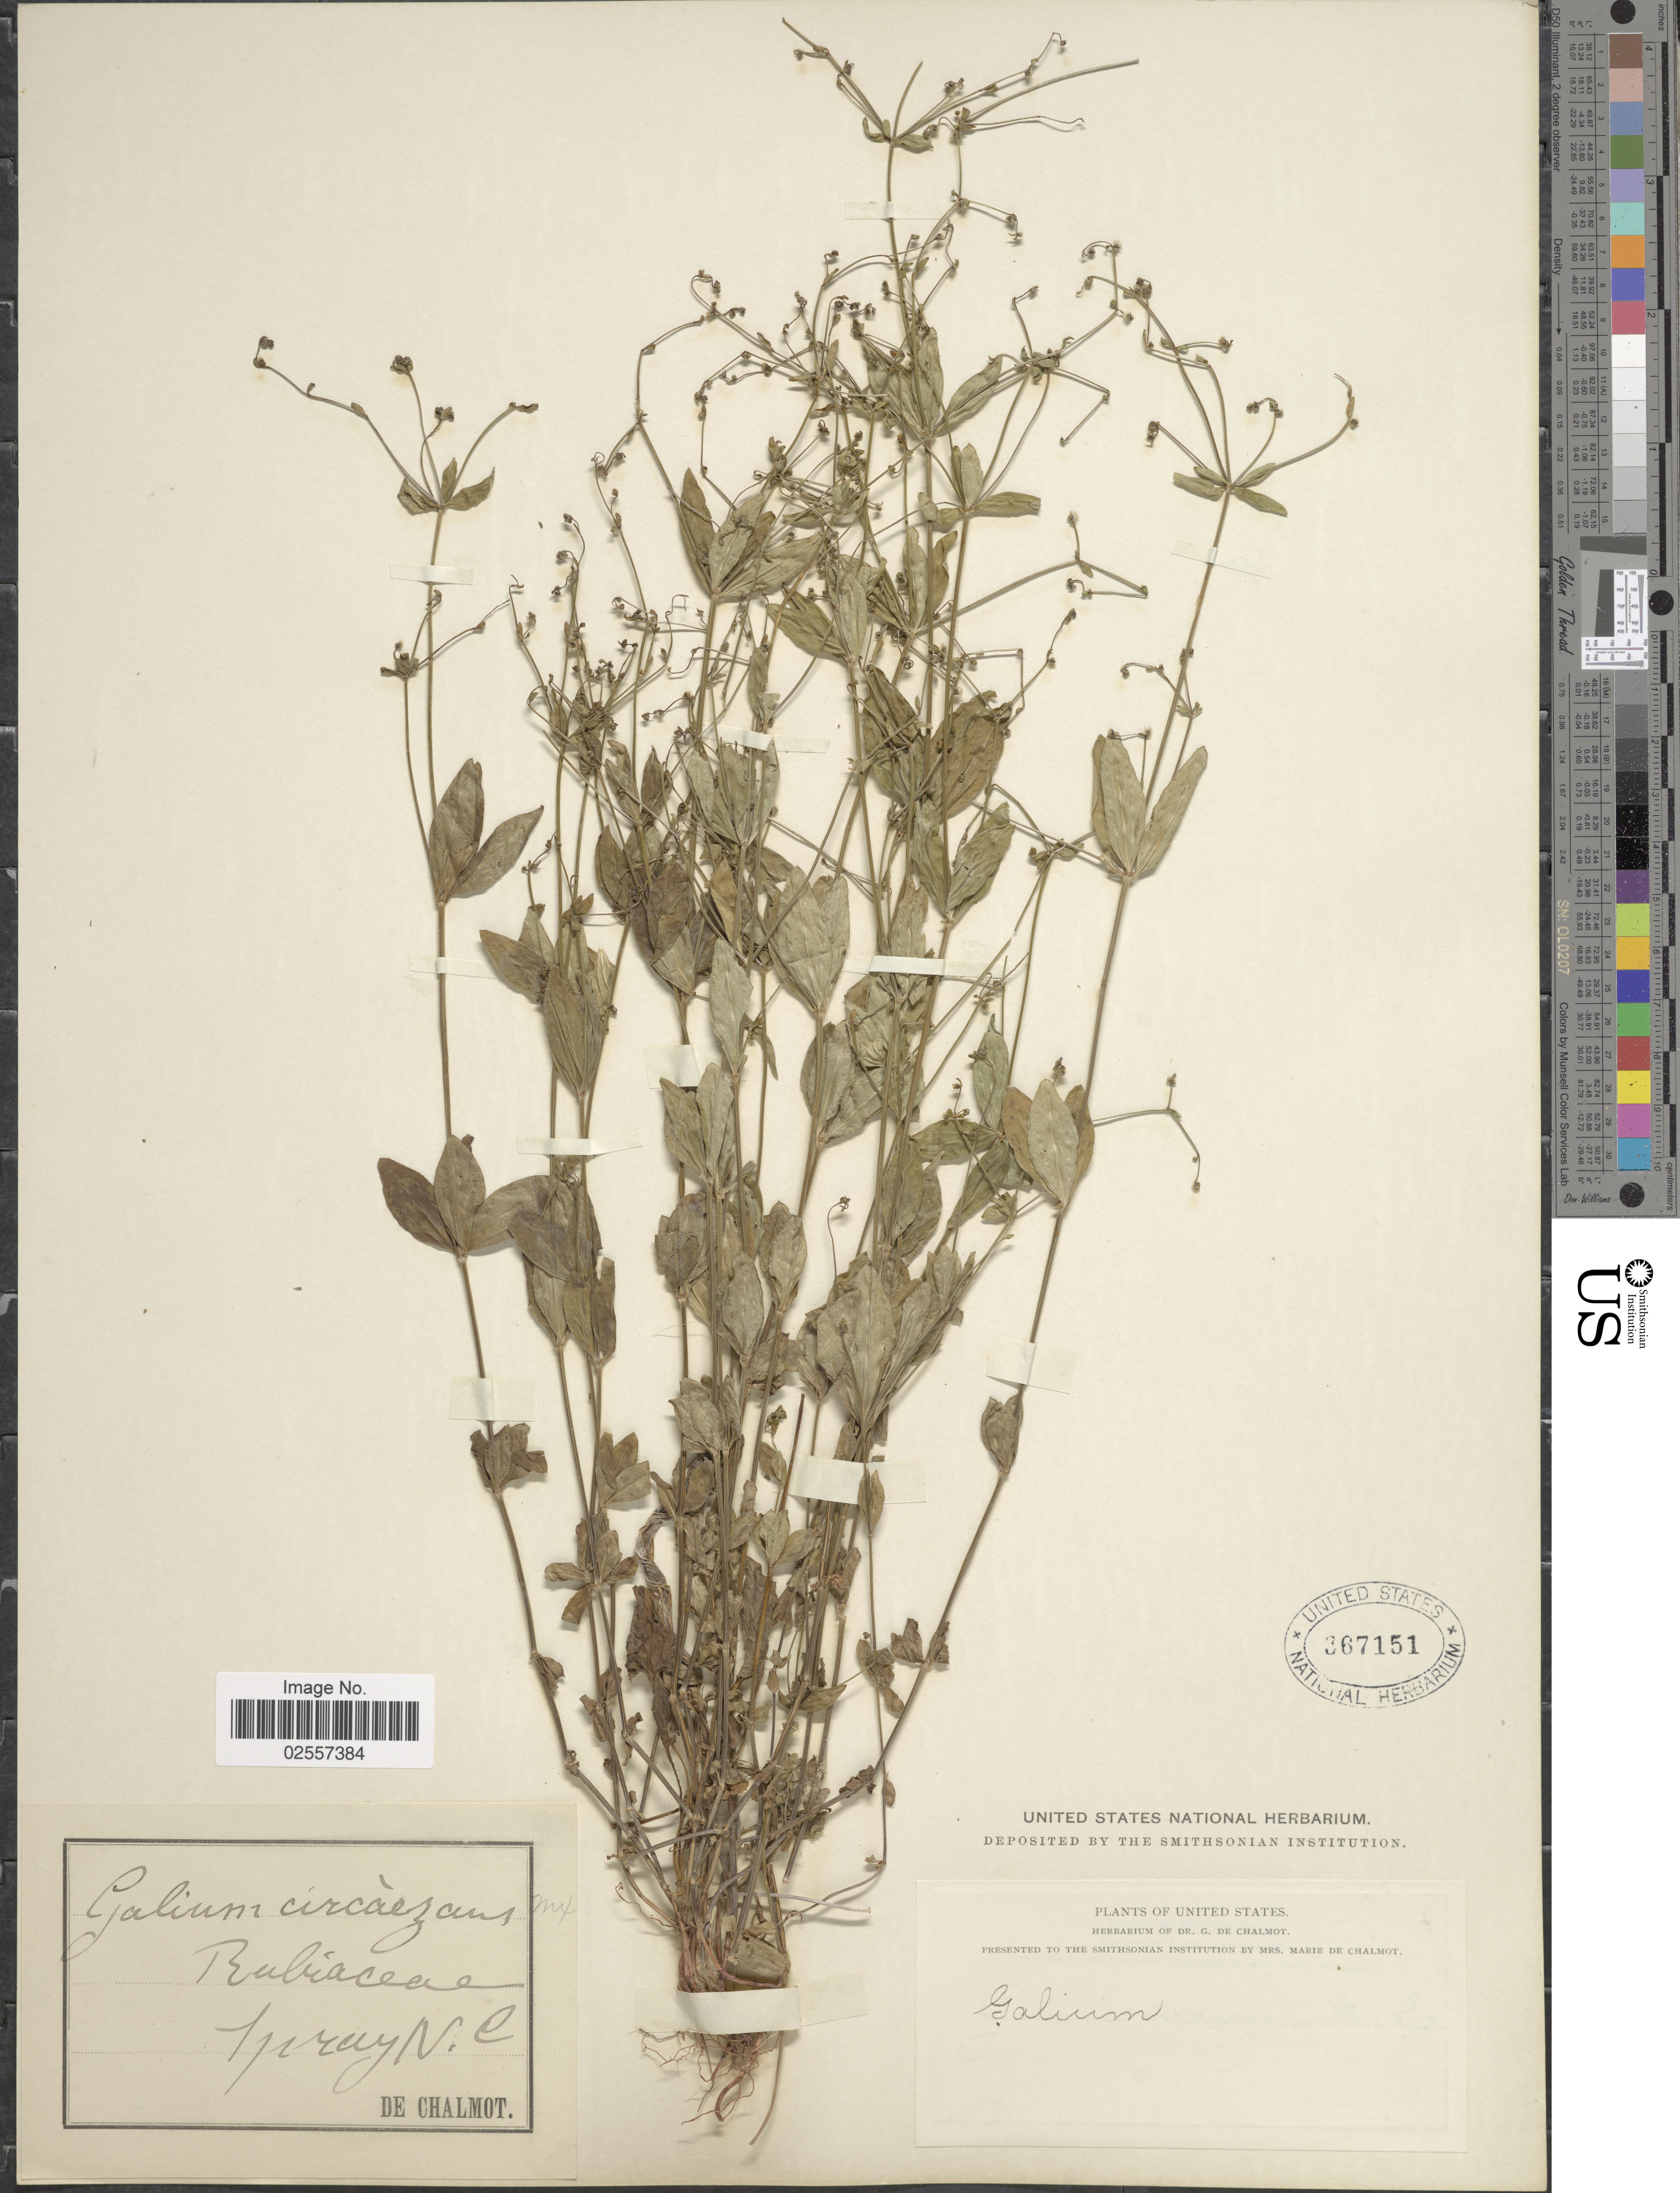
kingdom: Plantae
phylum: Tracheophyta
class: Magnoliopsida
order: Gentianales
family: Rubiaceae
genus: Galium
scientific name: Galium circaezans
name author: Michx.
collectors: G. de Chalmot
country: United States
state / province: North Carolina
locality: Spray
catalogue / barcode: US 367151